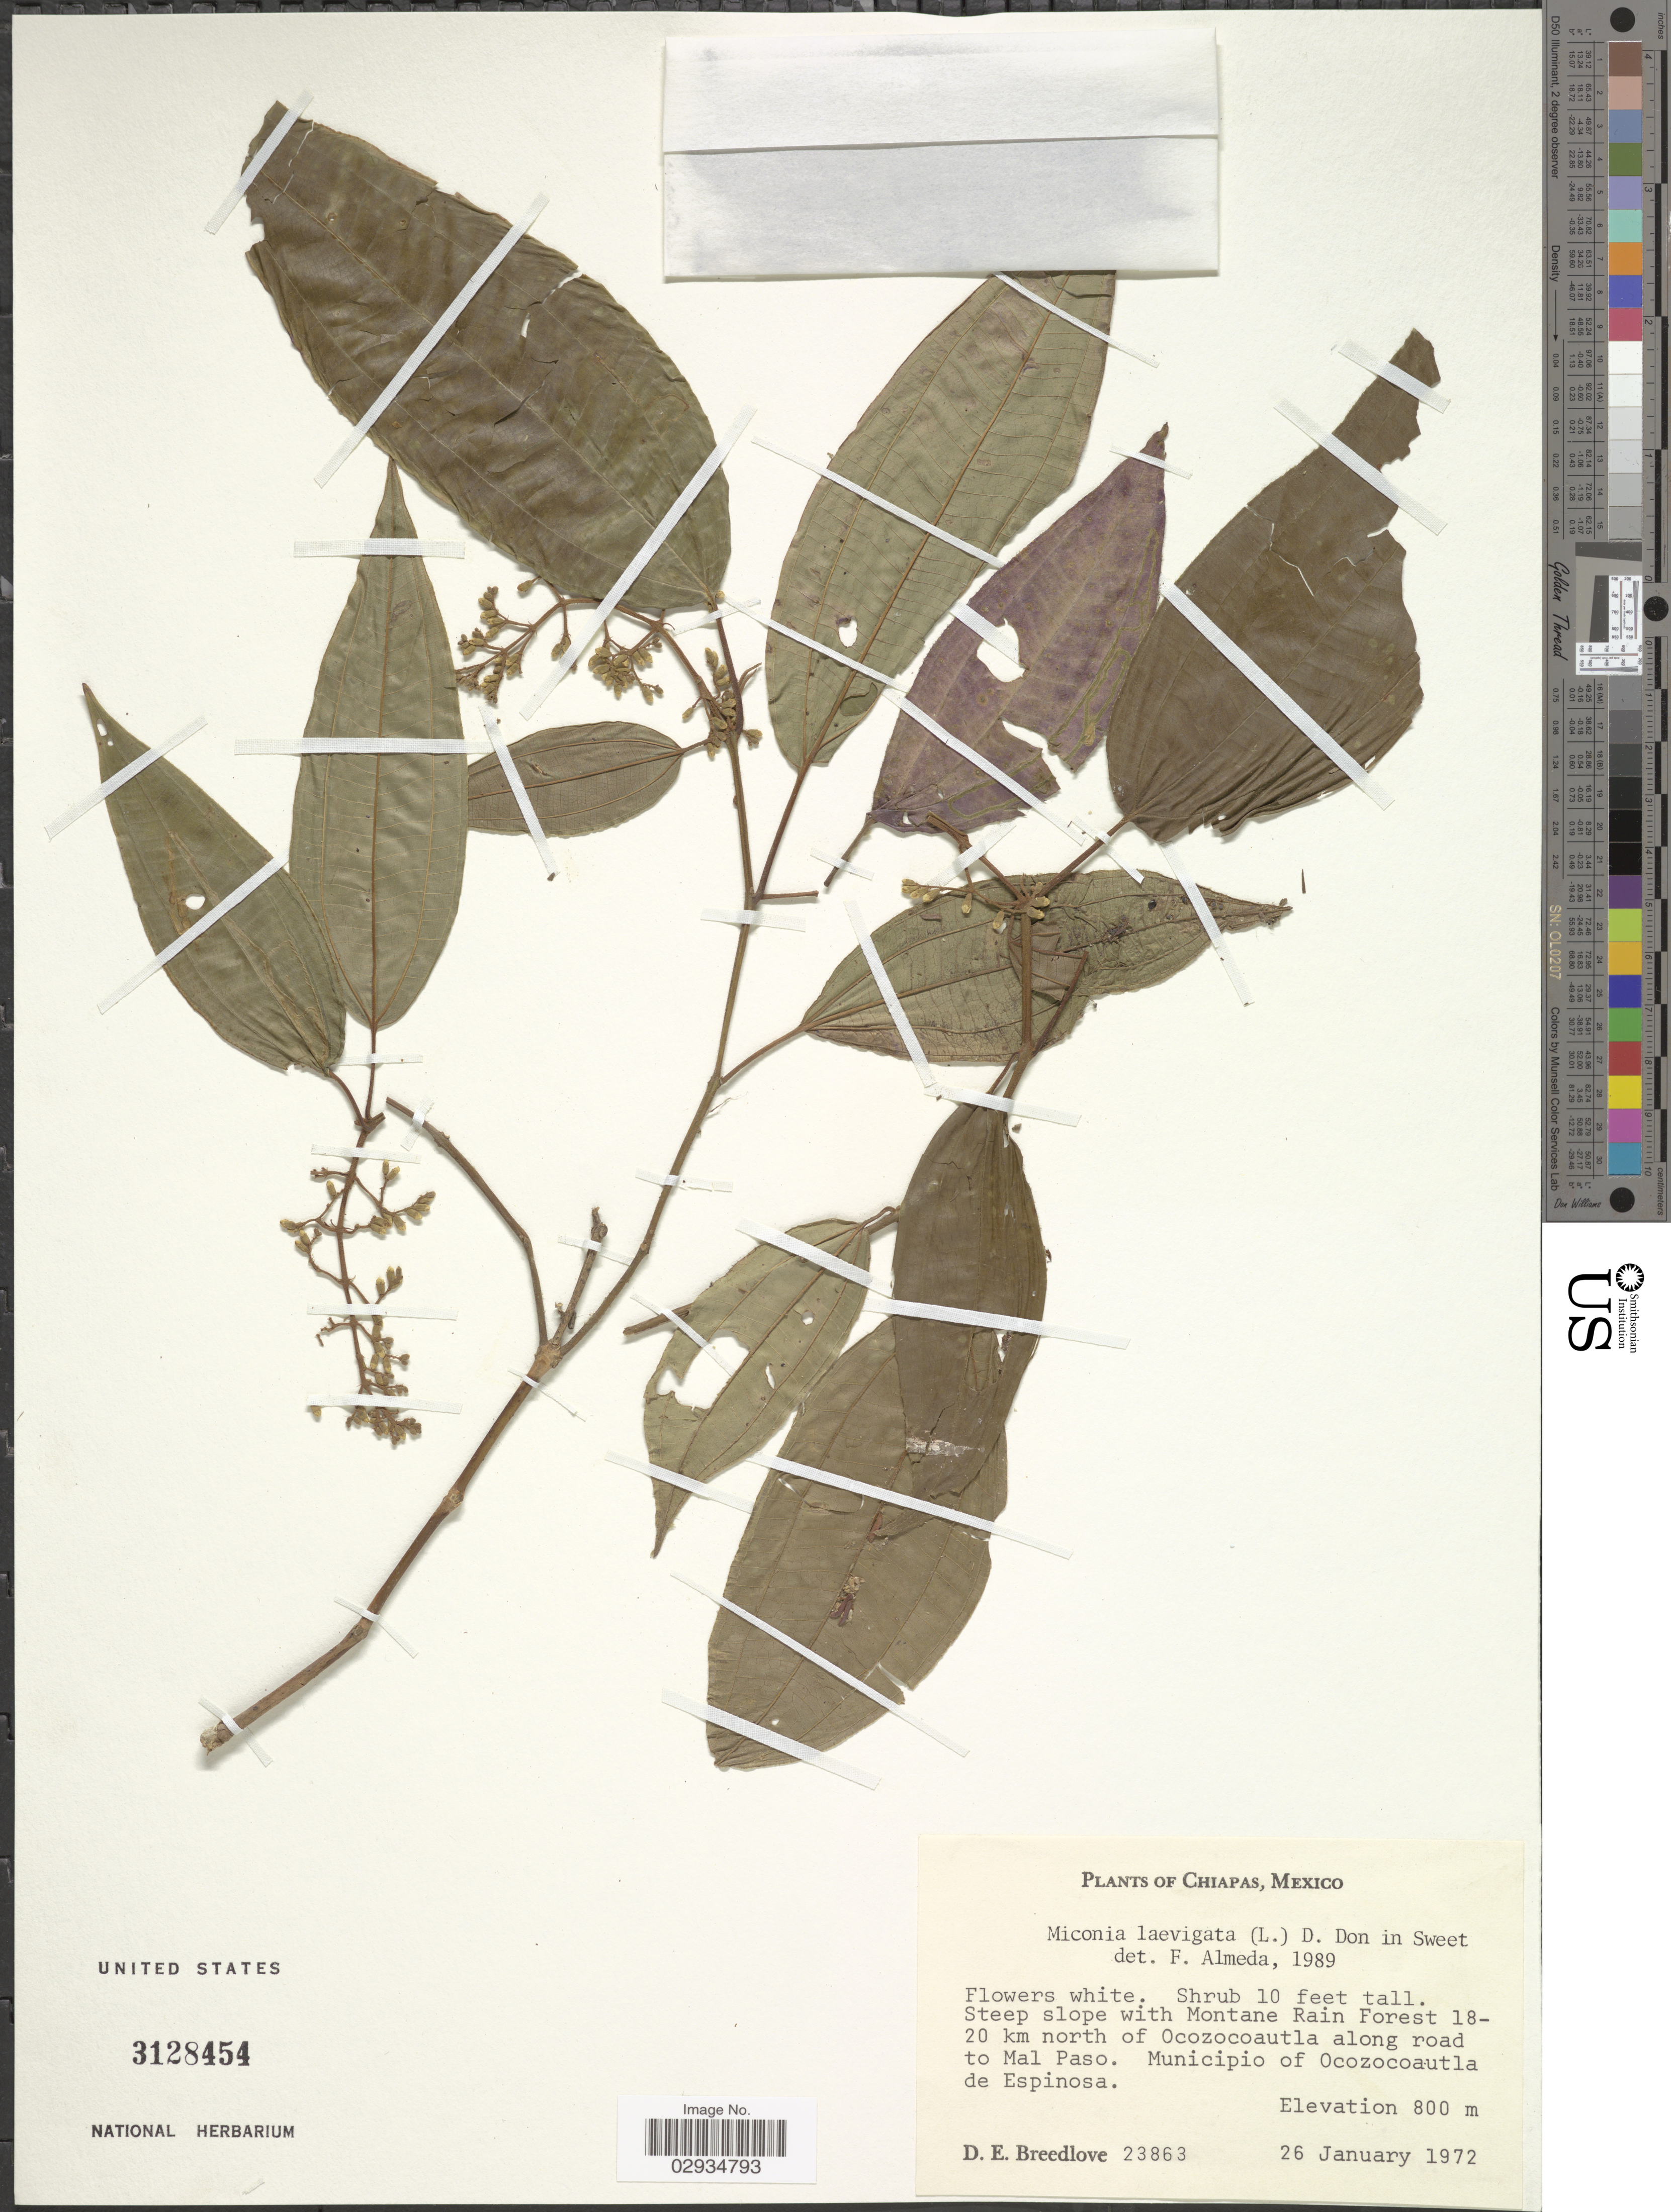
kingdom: Plantae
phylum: Tracheophyta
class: Magnoliopsida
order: Myrtales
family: Melastomataceae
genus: Miconia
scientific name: Miconia laevigata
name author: (L.) D. Don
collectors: D. E. Breedlove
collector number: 23863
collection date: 1972-01-26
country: Mexico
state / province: Chiapas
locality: Montane Rain Forest 18-20 km north of Ocozocoautla along road to Mal Paso. Municipio of Ocozocoautla de Espinosa.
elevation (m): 800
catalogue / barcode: US 3128454